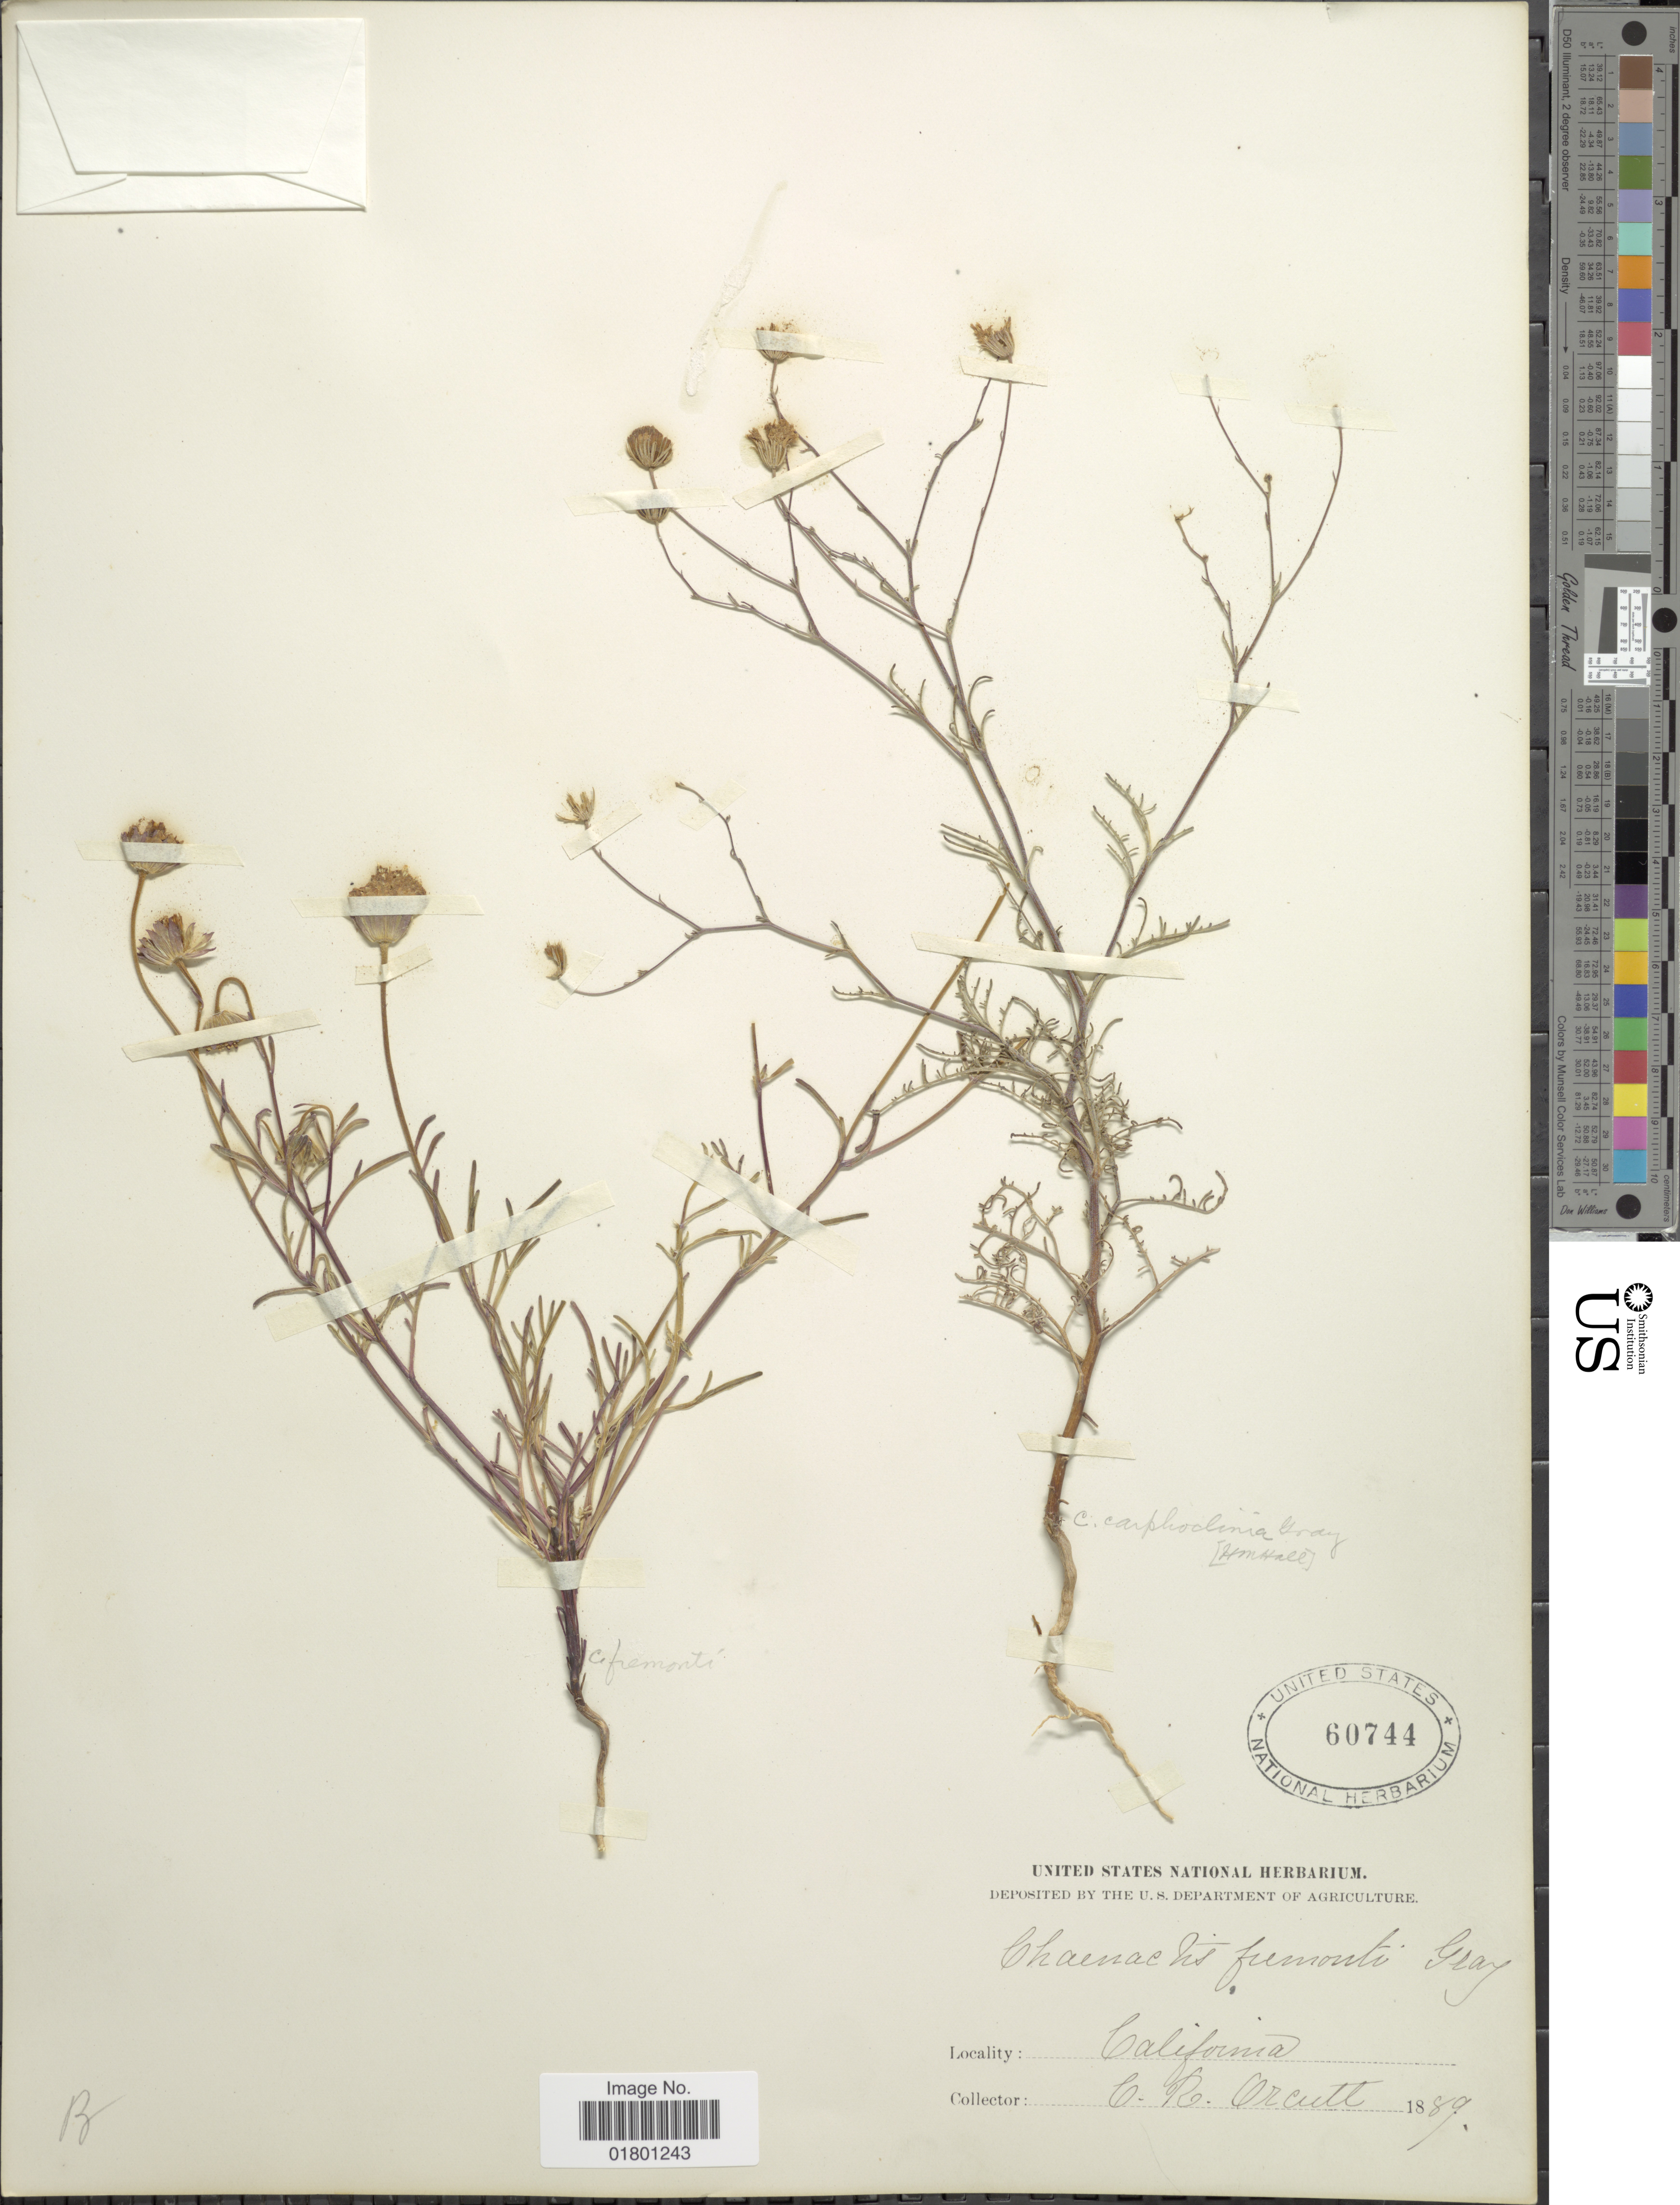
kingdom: Plantae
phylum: Tracheophyta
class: Magnoliopsida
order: Asterales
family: Asteraceae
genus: Chaenactis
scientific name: Chaenactis fremontii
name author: A. Gray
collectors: C. R. Orcutt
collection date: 1889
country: United States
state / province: California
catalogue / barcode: US 60744